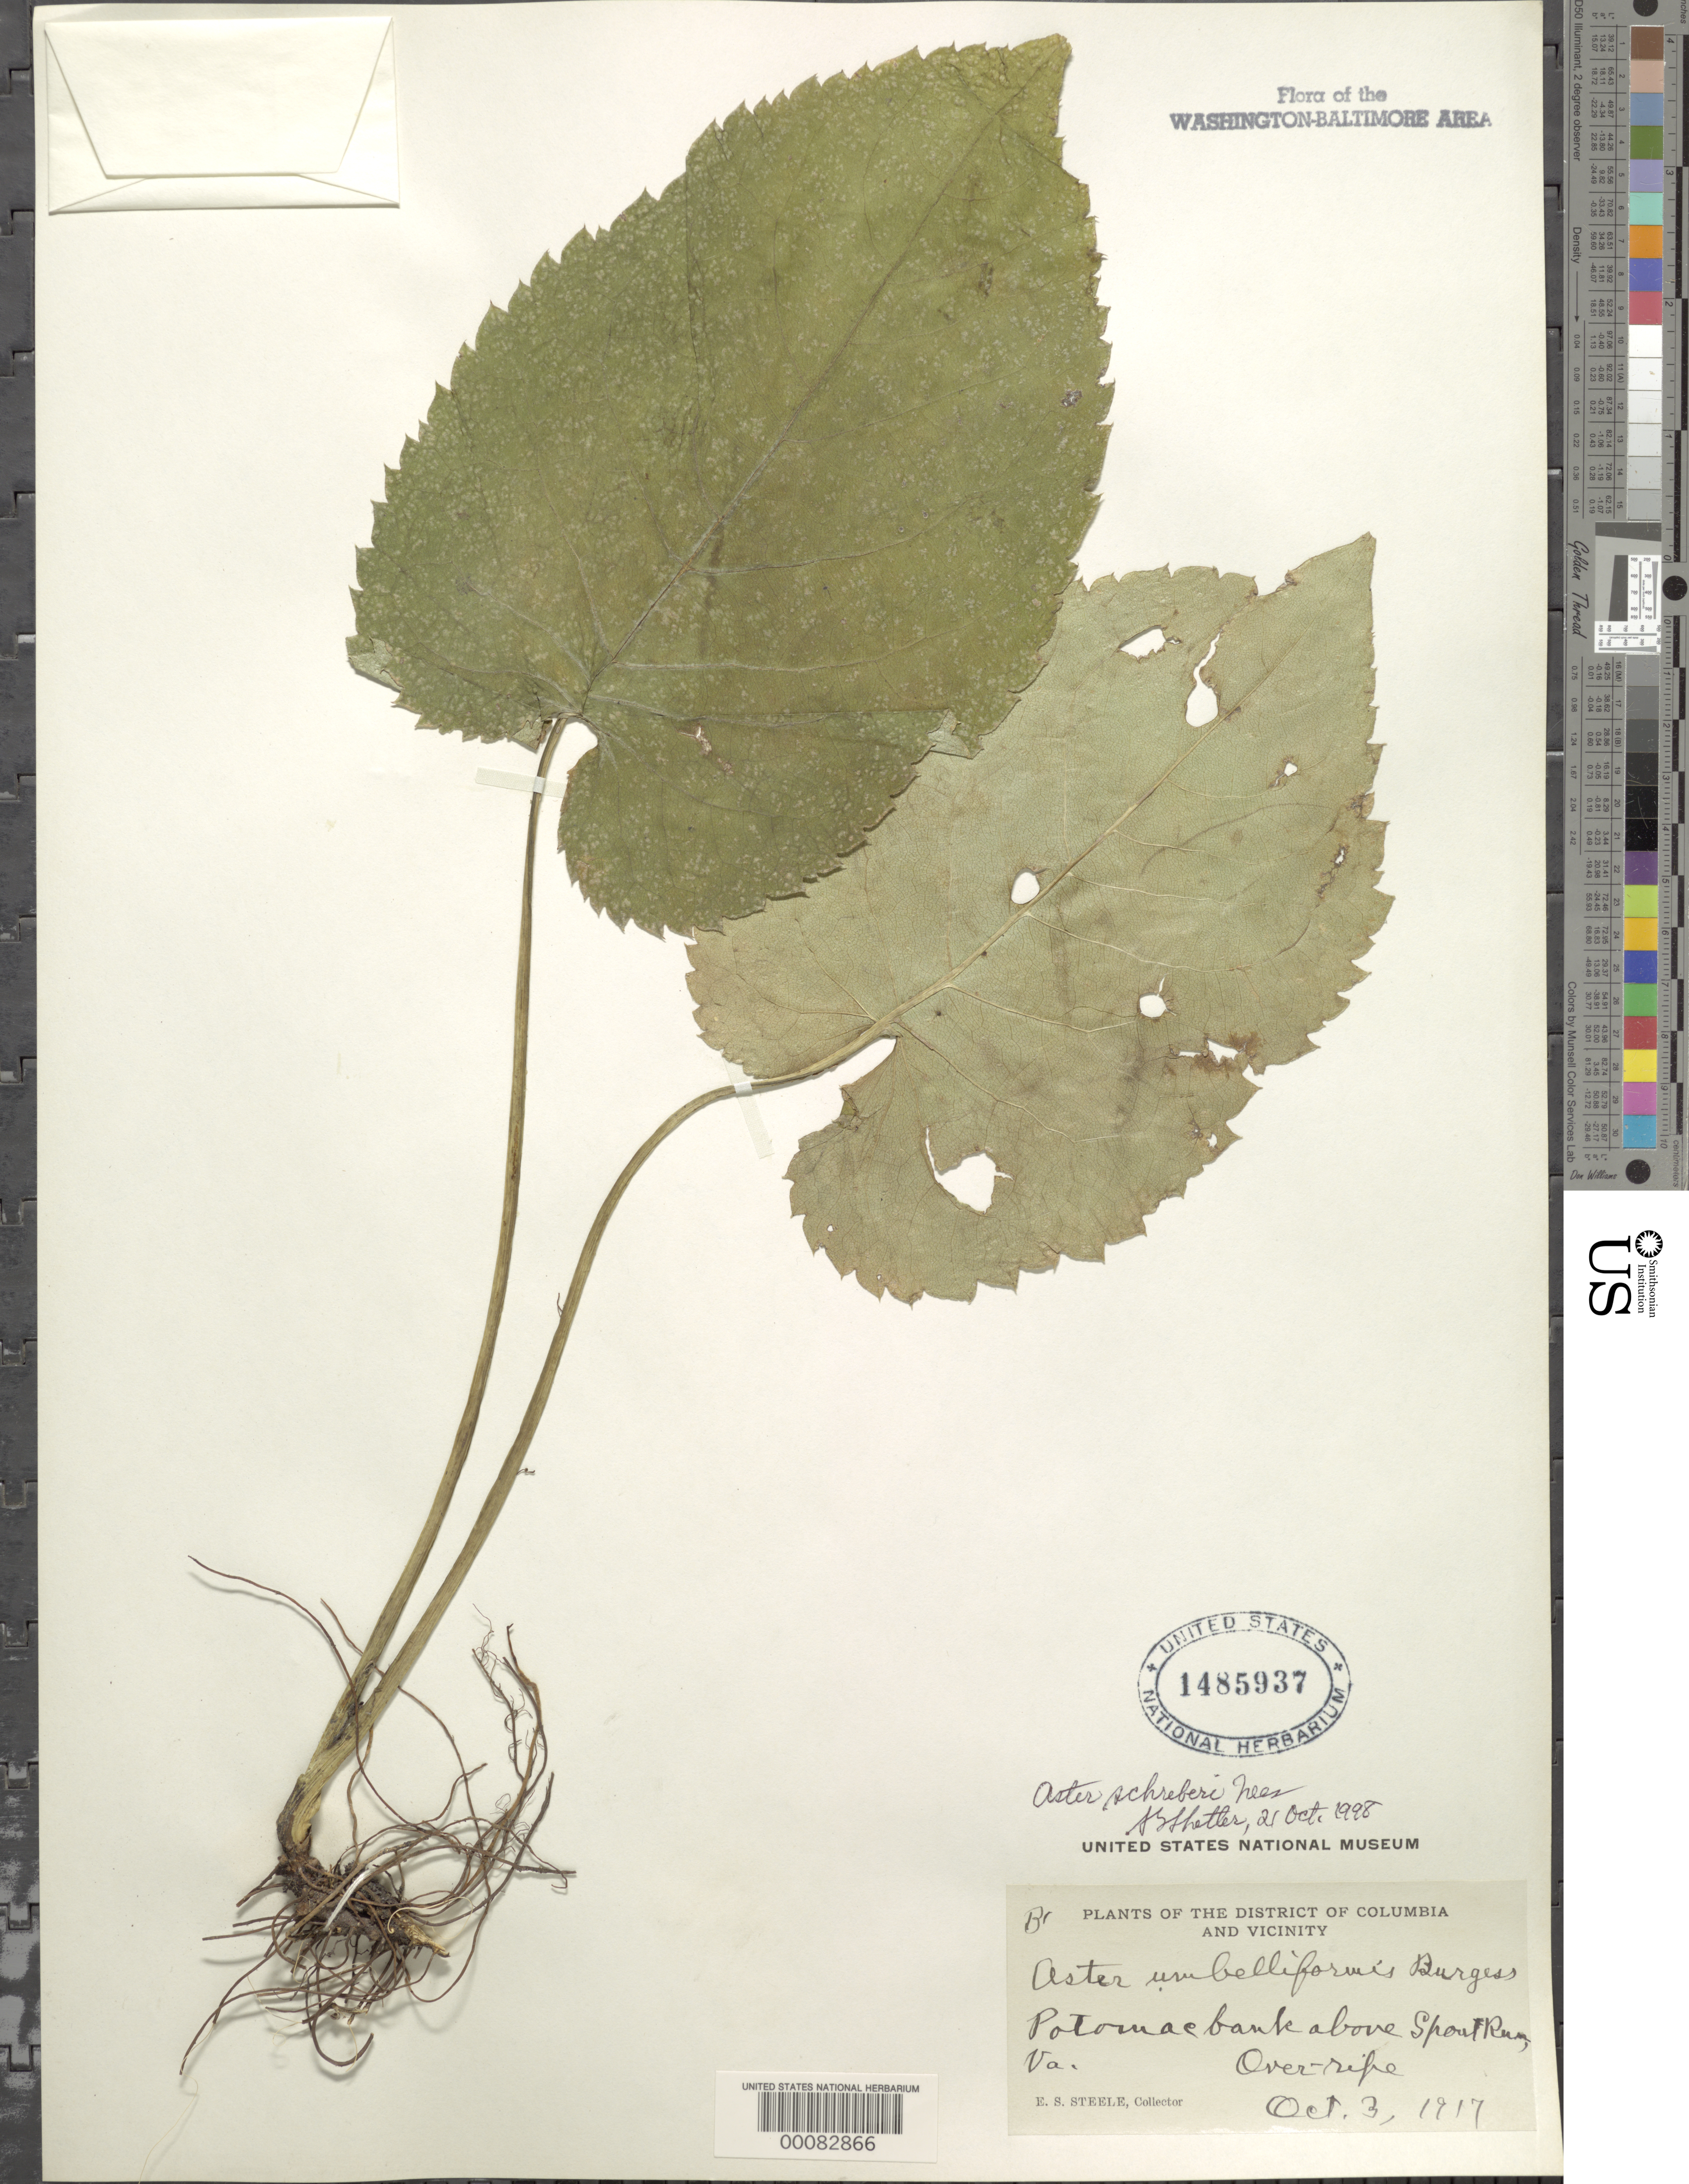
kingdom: Plantae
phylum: Tracheophyta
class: Magnoliopsida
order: Asterales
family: Asteraceae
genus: Eurybia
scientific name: Eurybia schreberi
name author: (Nees) Nees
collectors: E. Steele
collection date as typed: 03 Oct 1917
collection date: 1917-10-03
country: United States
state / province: Virginia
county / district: Fairfax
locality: Potomac bank above Spout Run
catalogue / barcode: US 1485937